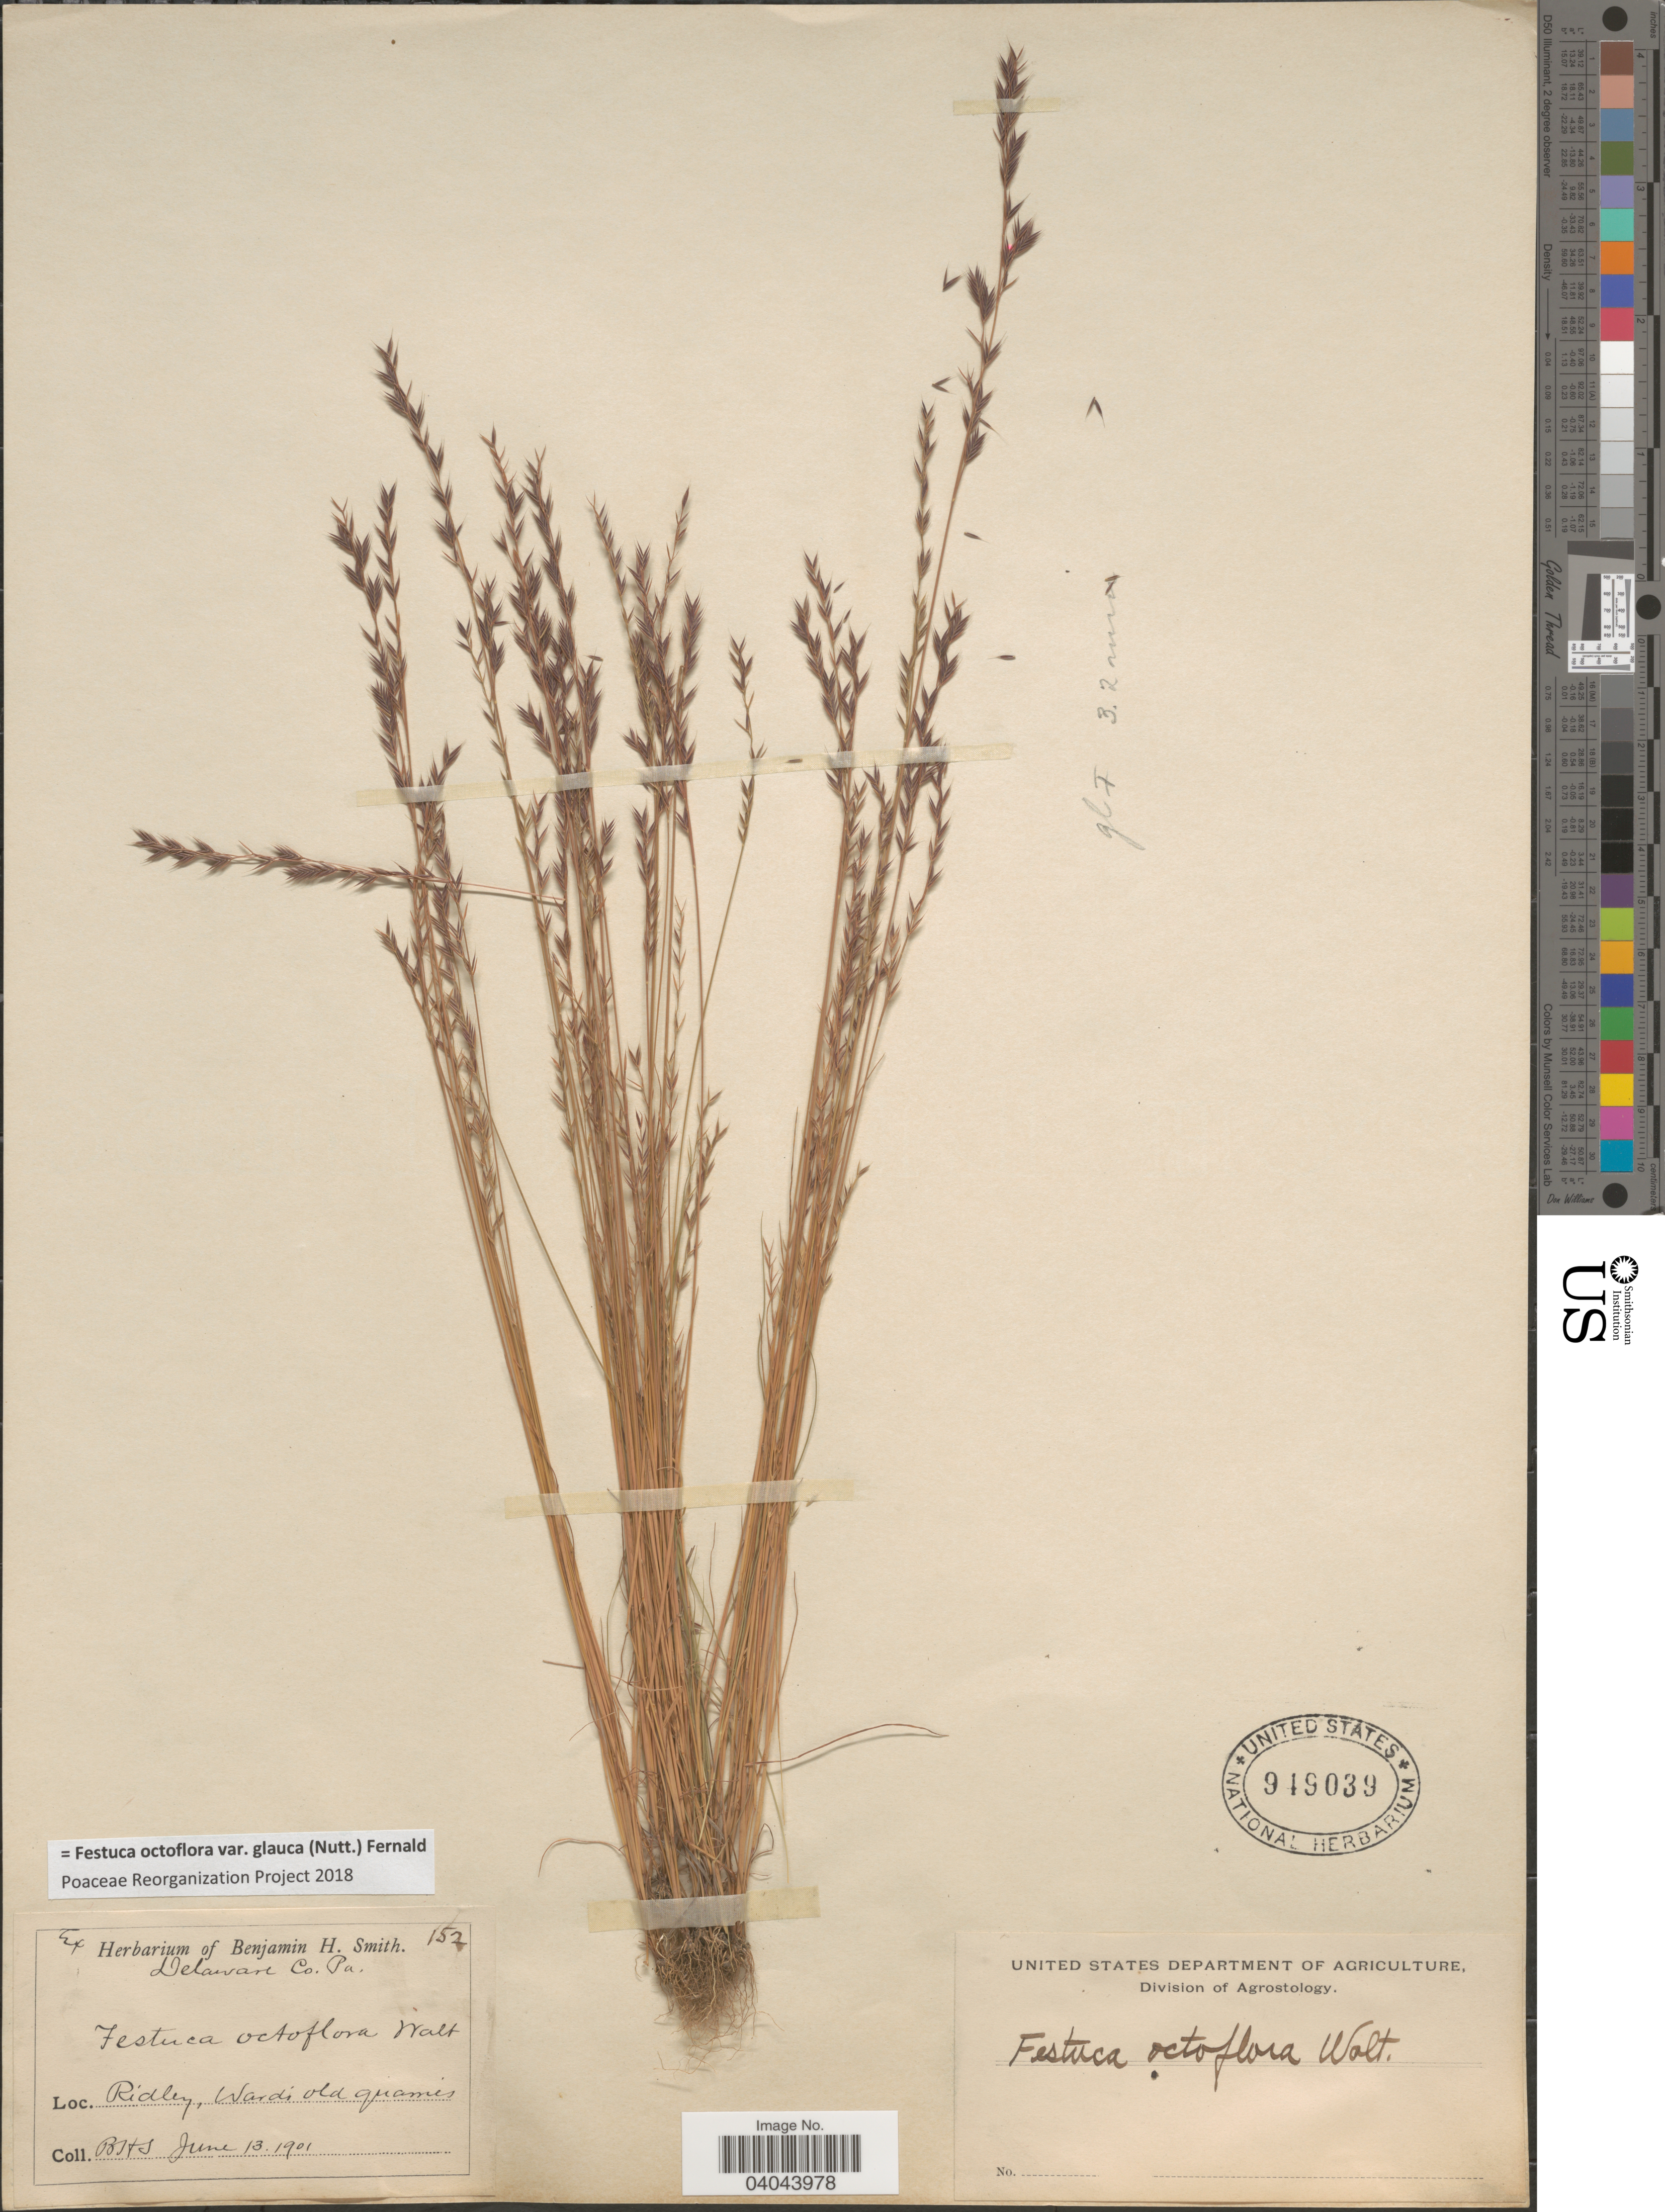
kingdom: Plantae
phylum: Tracheophyta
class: Liliopsida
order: Poales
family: Poaceae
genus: Festuca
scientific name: Festuca octoflora var. glauca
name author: (Nutt.) Fernald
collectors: B. H. Smith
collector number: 152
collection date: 1901-06-13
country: United States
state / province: Pennsylvania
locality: Delaware Co. Ridley, Wardi old quarries.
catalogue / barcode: US 949039